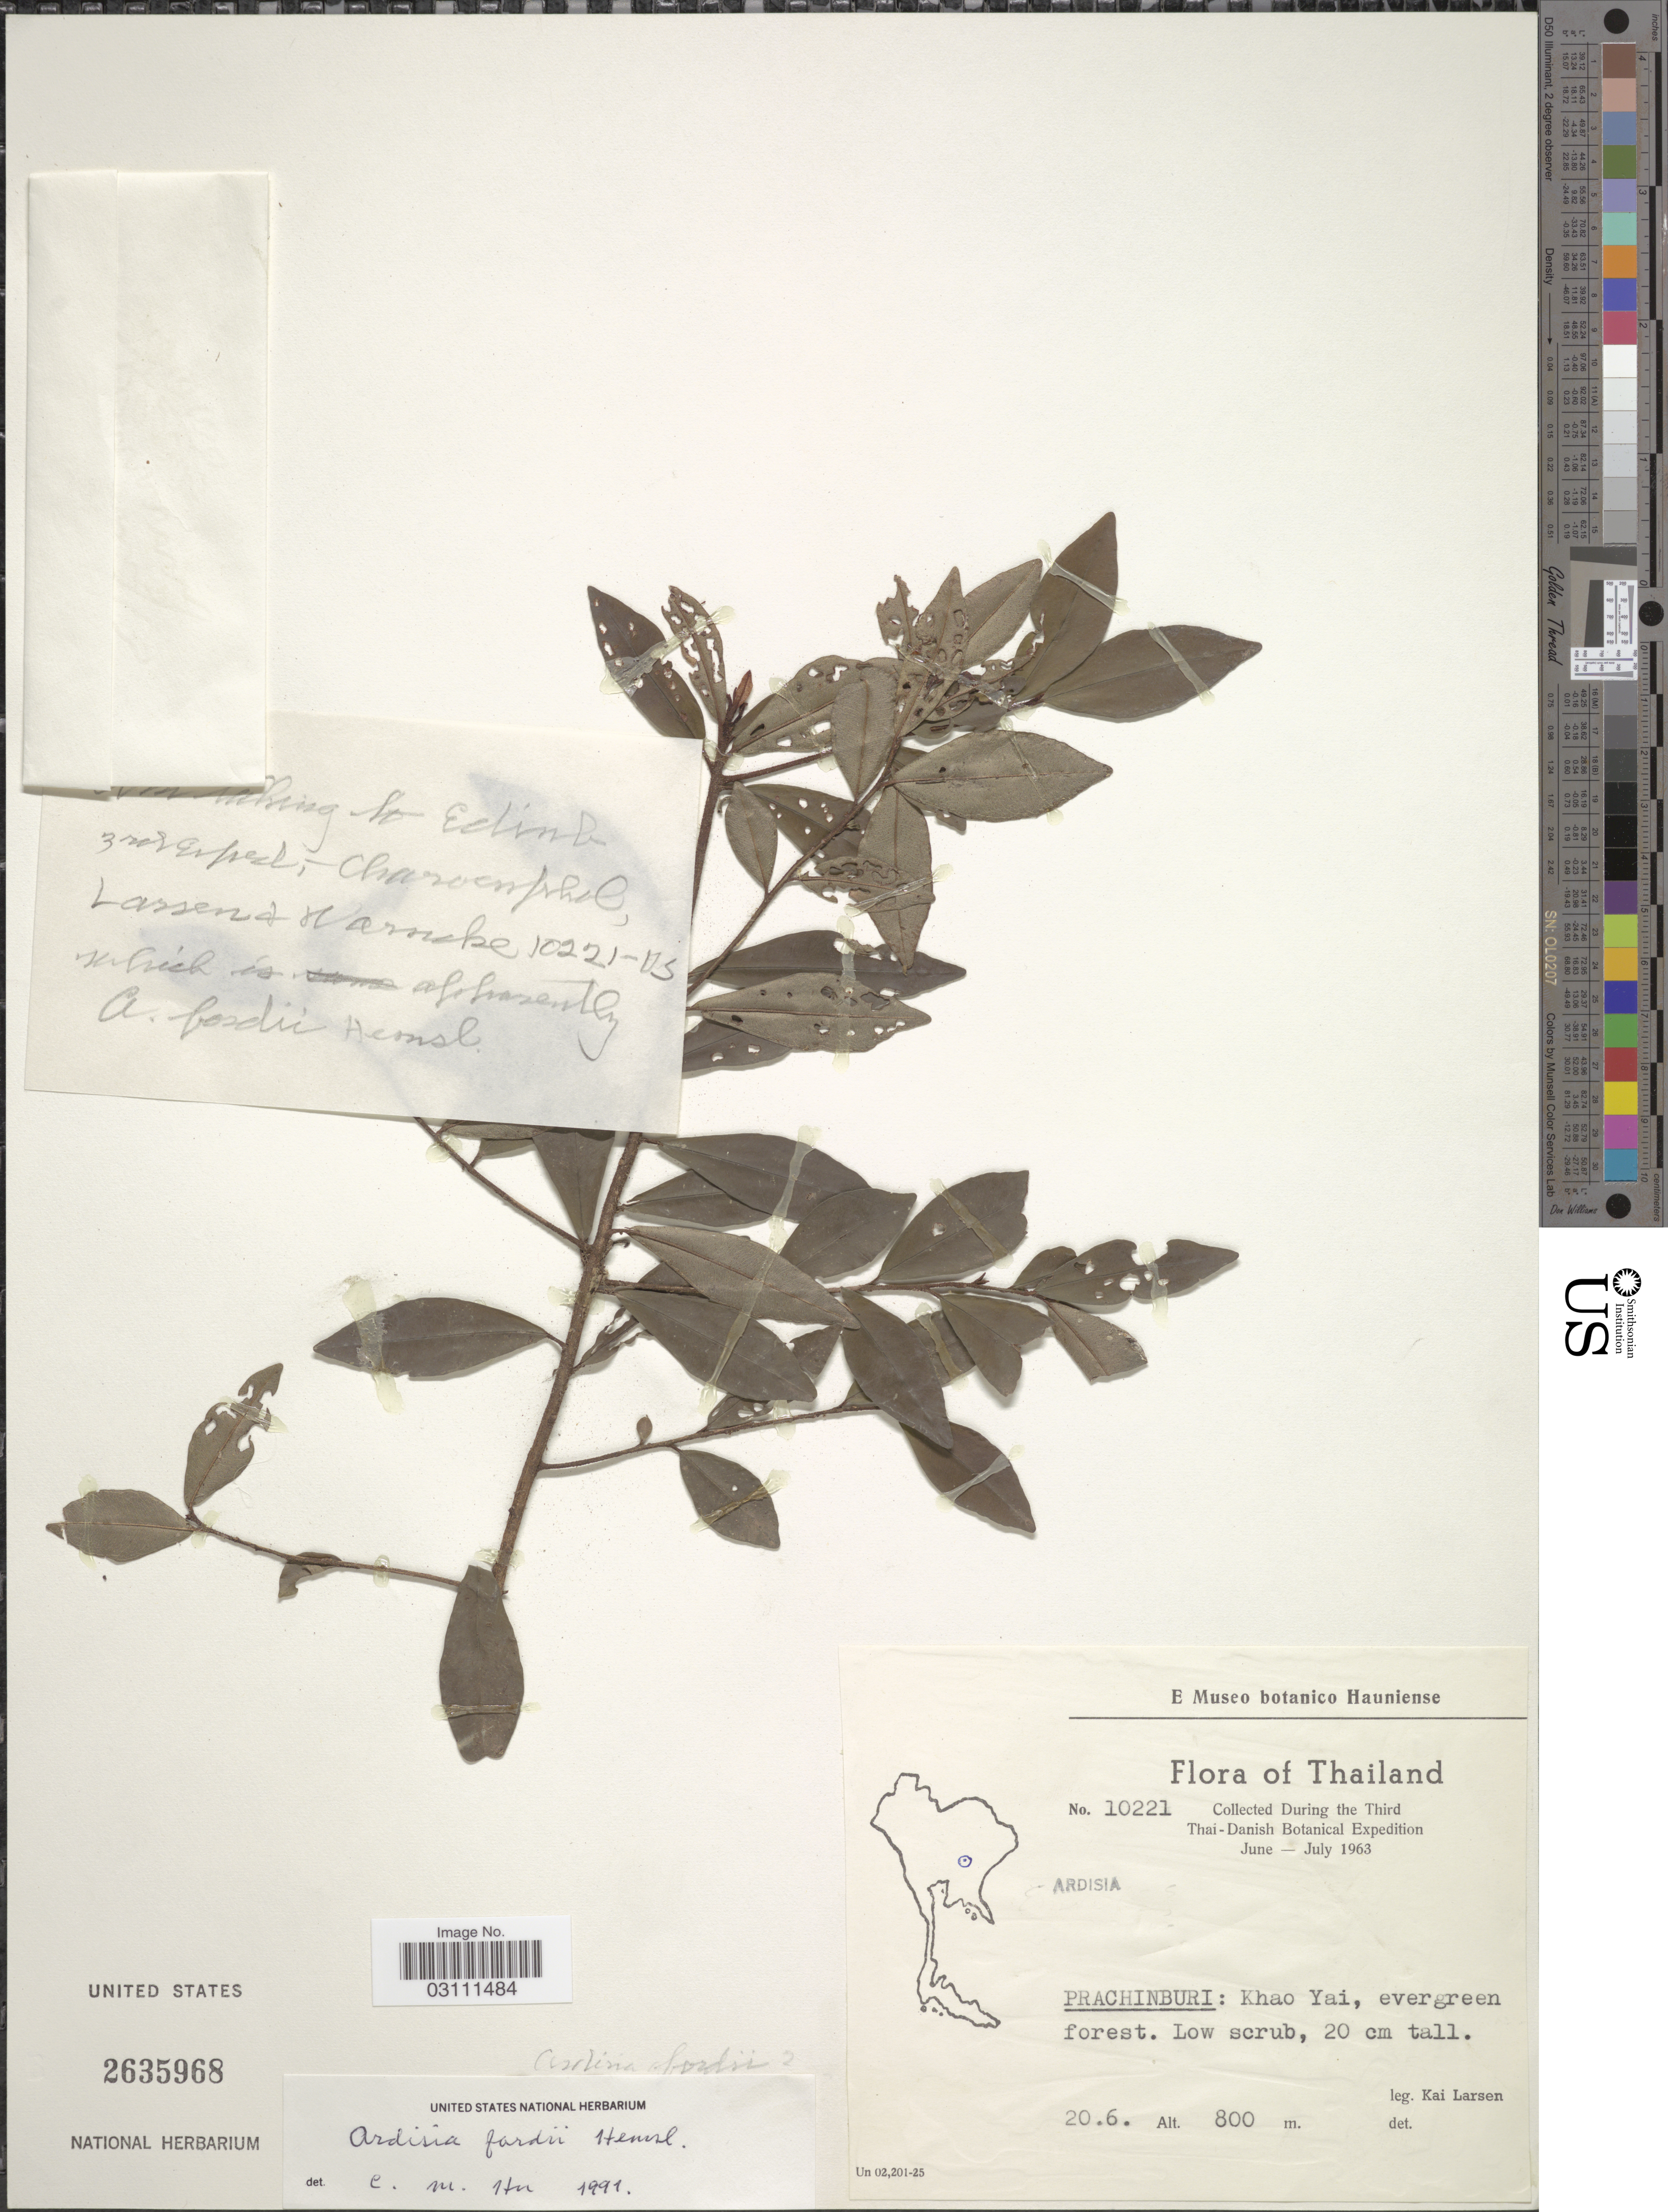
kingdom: Plantae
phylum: Tracheophyta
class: Magnoliopsida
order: Ericales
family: Primulaceae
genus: Ardisia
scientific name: Ardisia fordii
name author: Hemsl.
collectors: K. Larsen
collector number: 10221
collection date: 1963-06-20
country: Thailand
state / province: Prachin Buri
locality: Prachinburi: Khao Yai, evergreen forest.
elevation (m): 800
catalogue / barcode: US 2635968